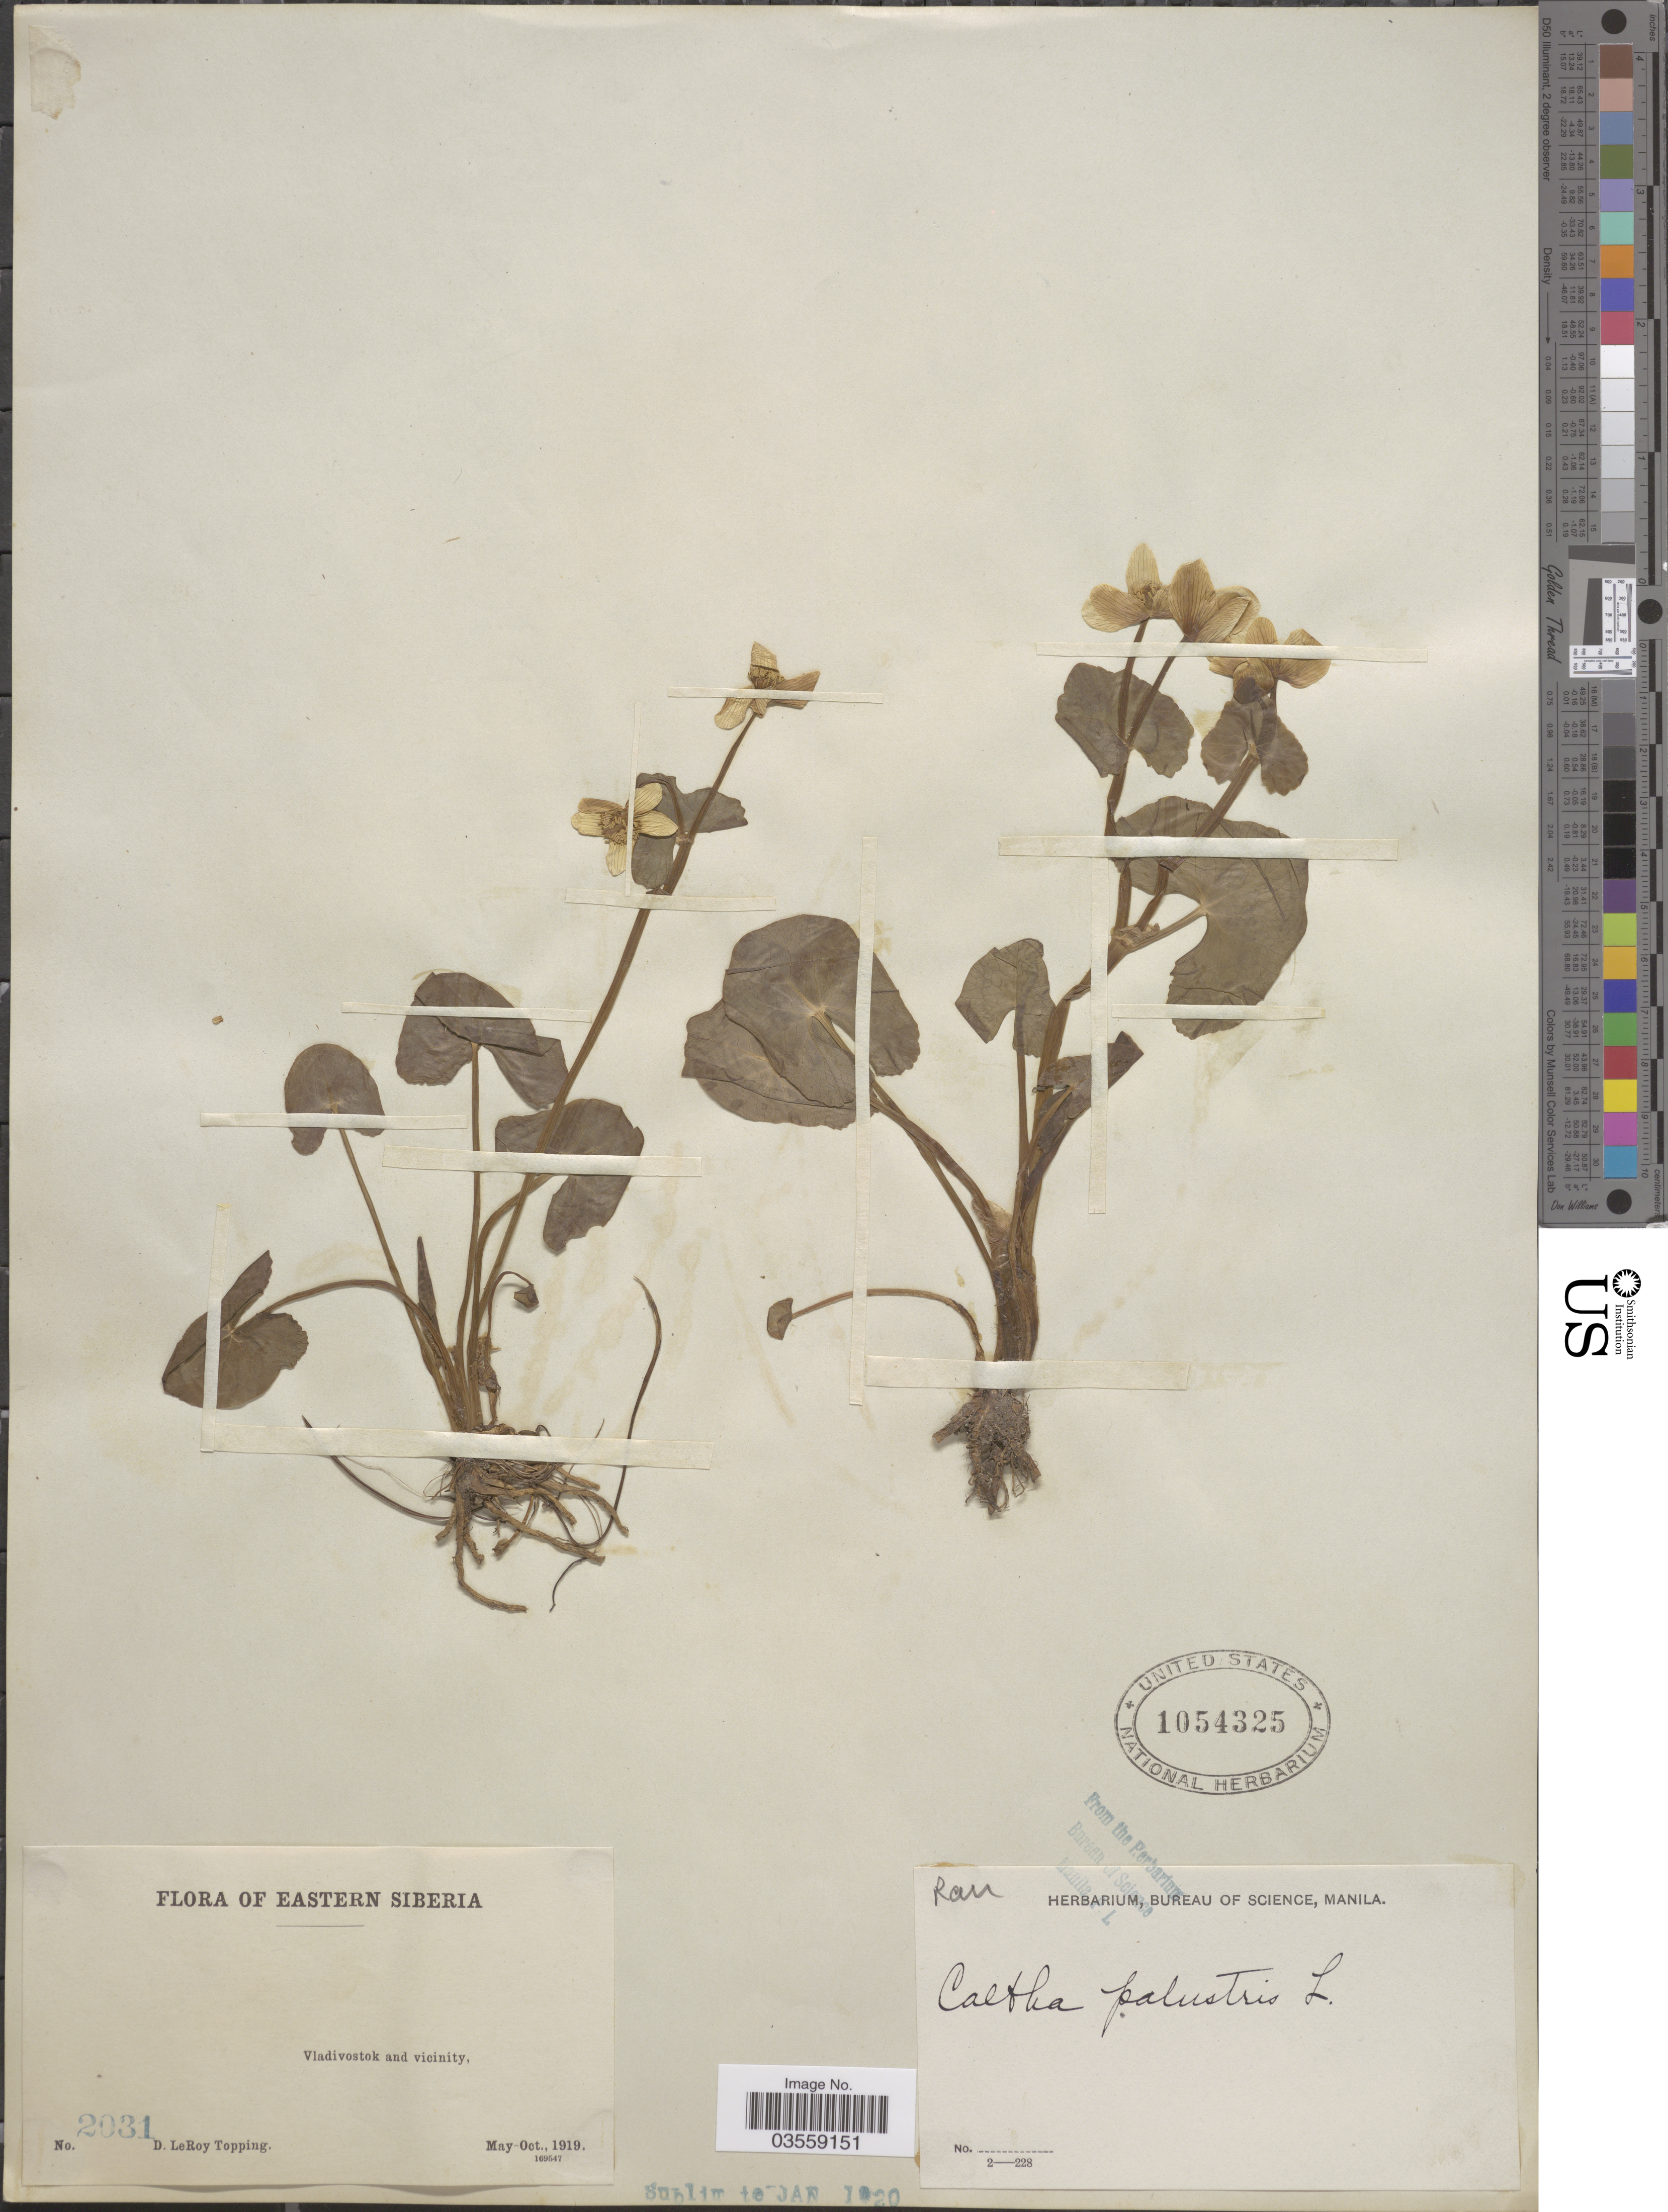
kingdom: Plantae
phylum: Tracheophyta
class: Magnoliopsida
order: Ranunculales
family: Ranunculaceae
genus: Caltha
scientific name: Caltha palustris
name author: L.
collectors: D. L. Topping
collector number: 2031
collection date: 1919-05/1919-10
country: Russian Federation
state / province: Primorsky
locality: Eastern Siberia. Vladivostok and vicinity.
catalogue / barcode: US 1054325